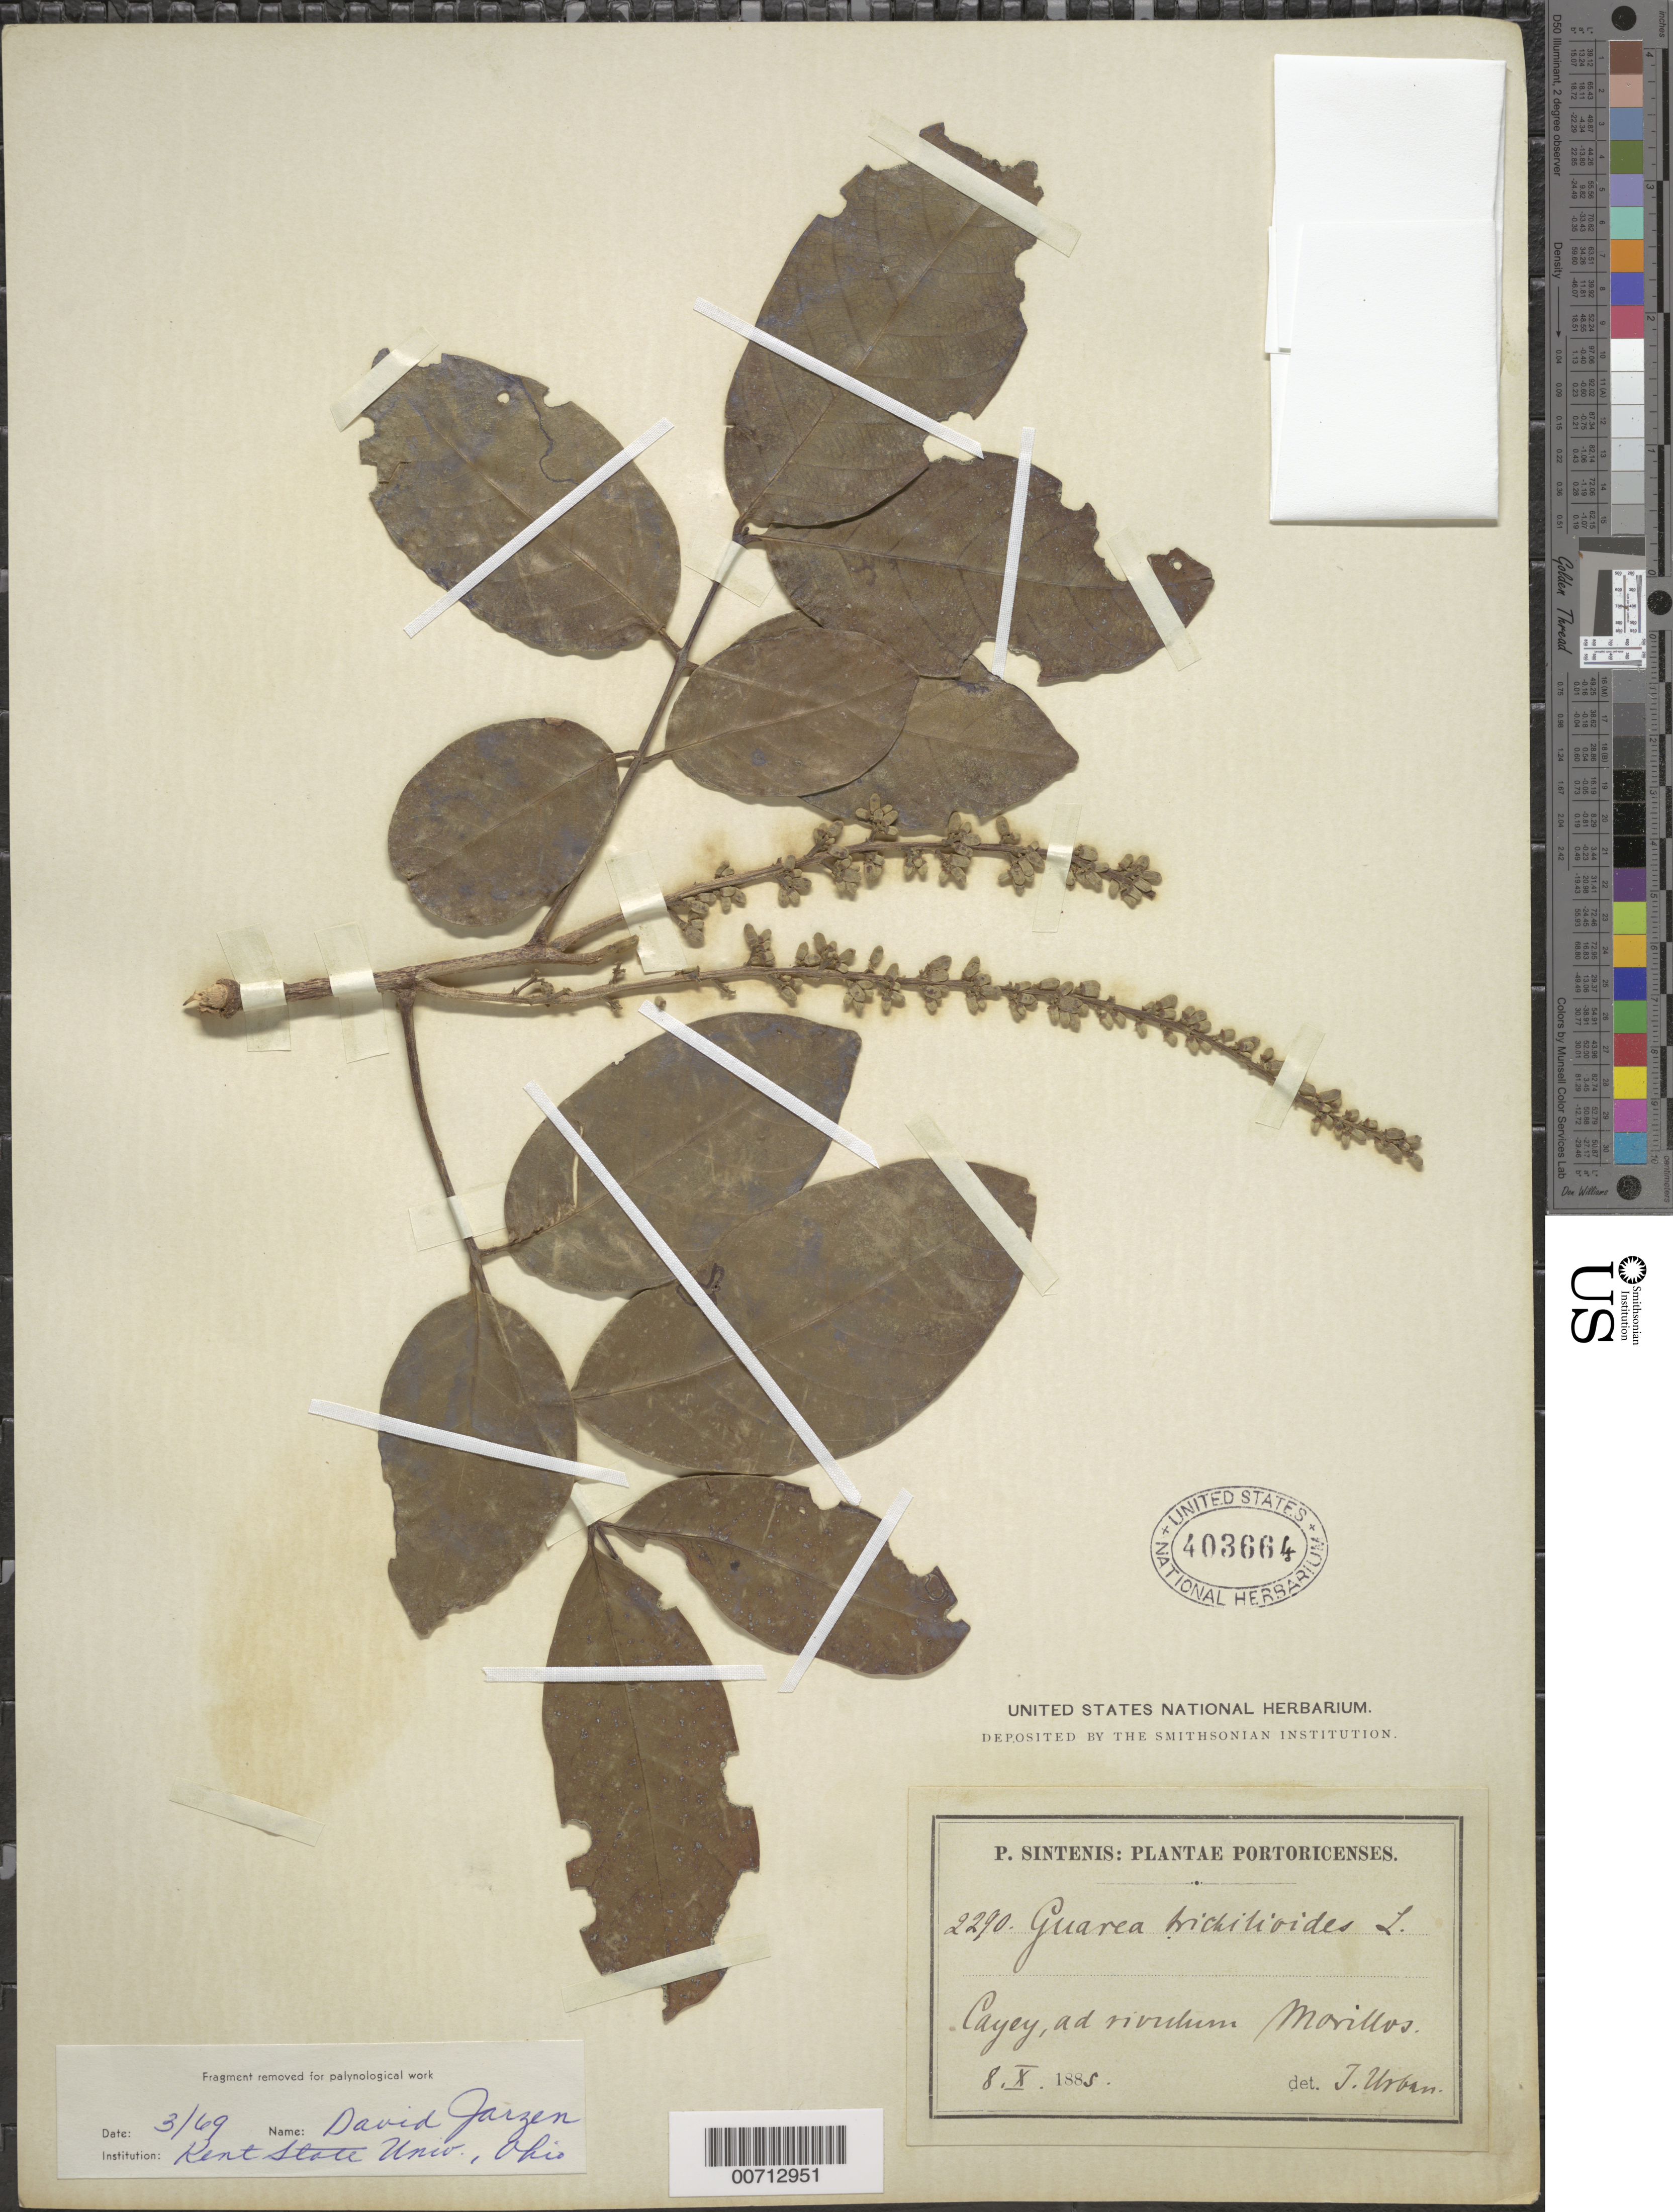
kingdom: Plantae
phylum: Tracheophyta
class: Magnoliopsida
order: Sapindales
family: Meliaceae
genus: Guarea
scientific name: Guarea trichilioides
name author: L.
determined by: Urban, Ignatz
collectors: P. Sintenis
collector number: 2290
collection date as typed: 08 Oct 1885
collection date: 1885-10-08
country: Puerto Rico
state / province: Cayey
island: Greater Antilles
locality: Ad rivulum Morillos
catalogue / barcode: US 403664